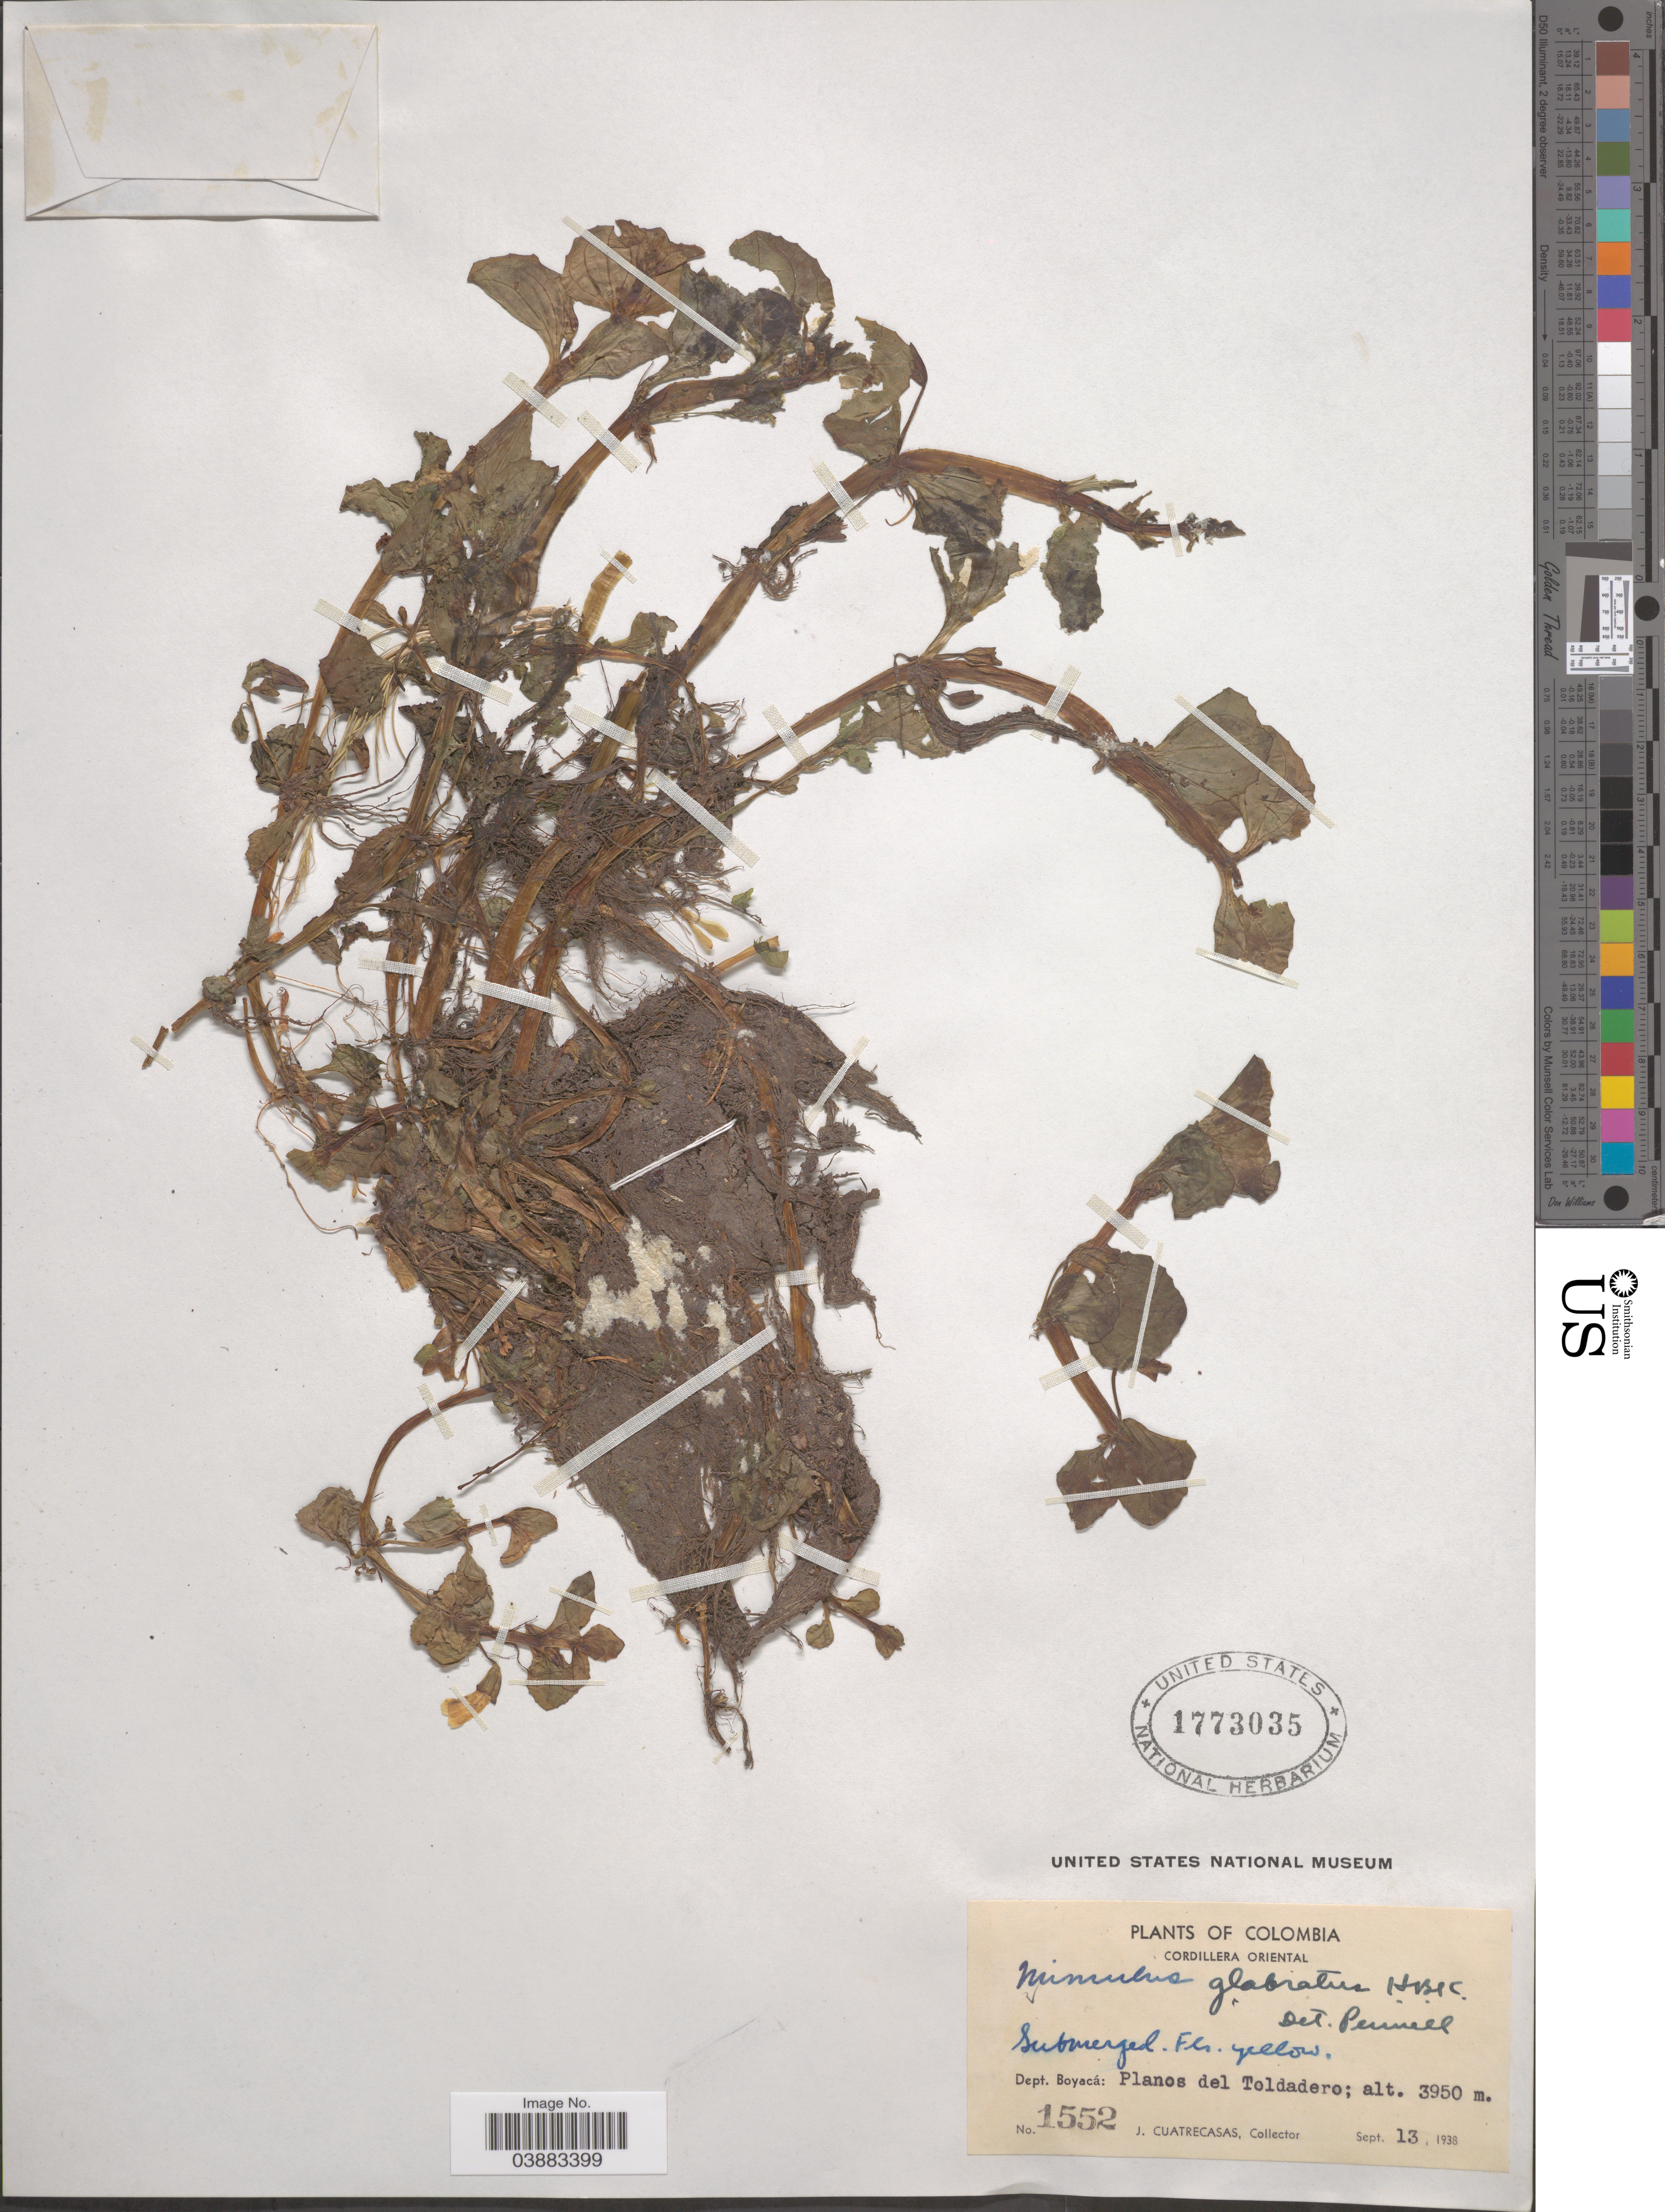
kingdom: Plantae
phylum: Tracheophyta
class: Magnoliopsida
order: Lamiales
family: Phrymaceae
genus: Mimulus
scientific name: Mimulus glabratus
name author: Kunth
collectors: J. Cuatrecasas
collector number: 1552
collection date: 1938-09-13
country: Colombia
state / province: Boyacá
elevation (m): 3950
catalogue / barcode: US 1773035